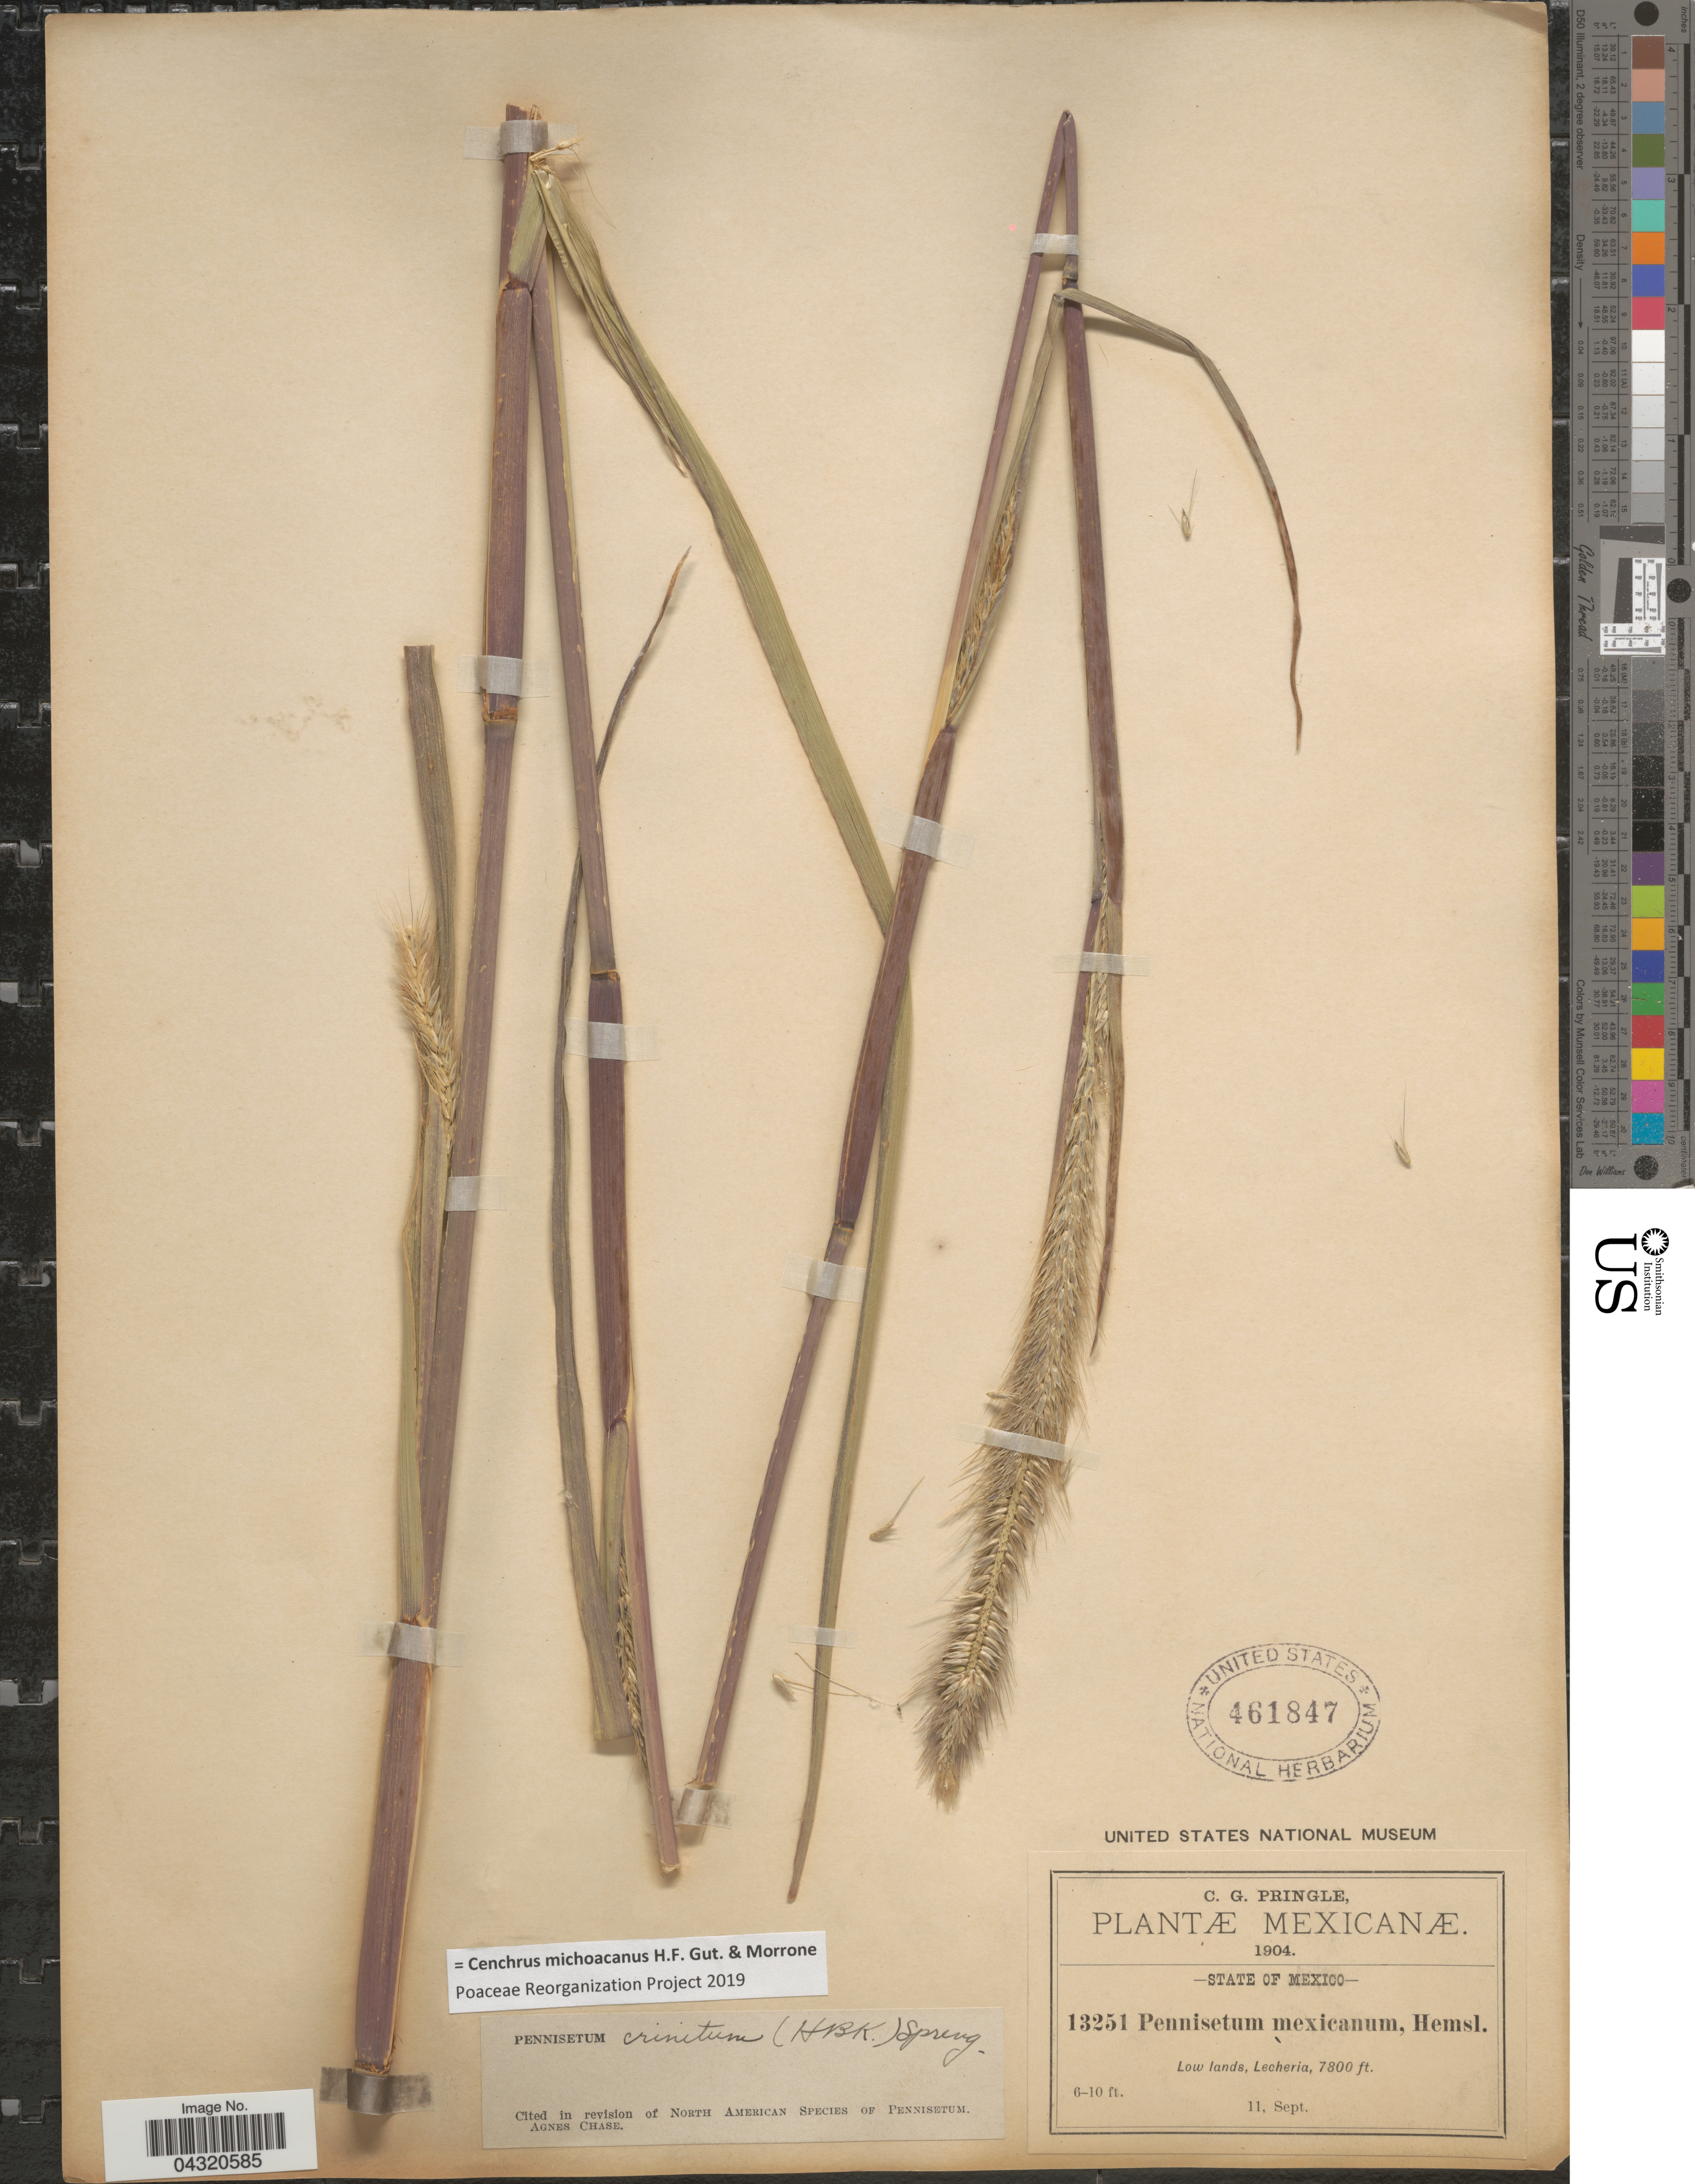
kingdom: Plantae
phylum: Tracheophyta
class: Liliopsida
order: Poales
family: Poaceae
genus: Cenchrus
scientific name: Cenchrus michoacanus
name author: H.F. Gut. & Morrone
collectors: C. G. Pringle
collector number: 13251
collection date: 1904-09-11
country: Mexico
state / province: México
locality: Low lands, Lecheria.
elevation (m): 2377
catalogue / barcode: US 461847